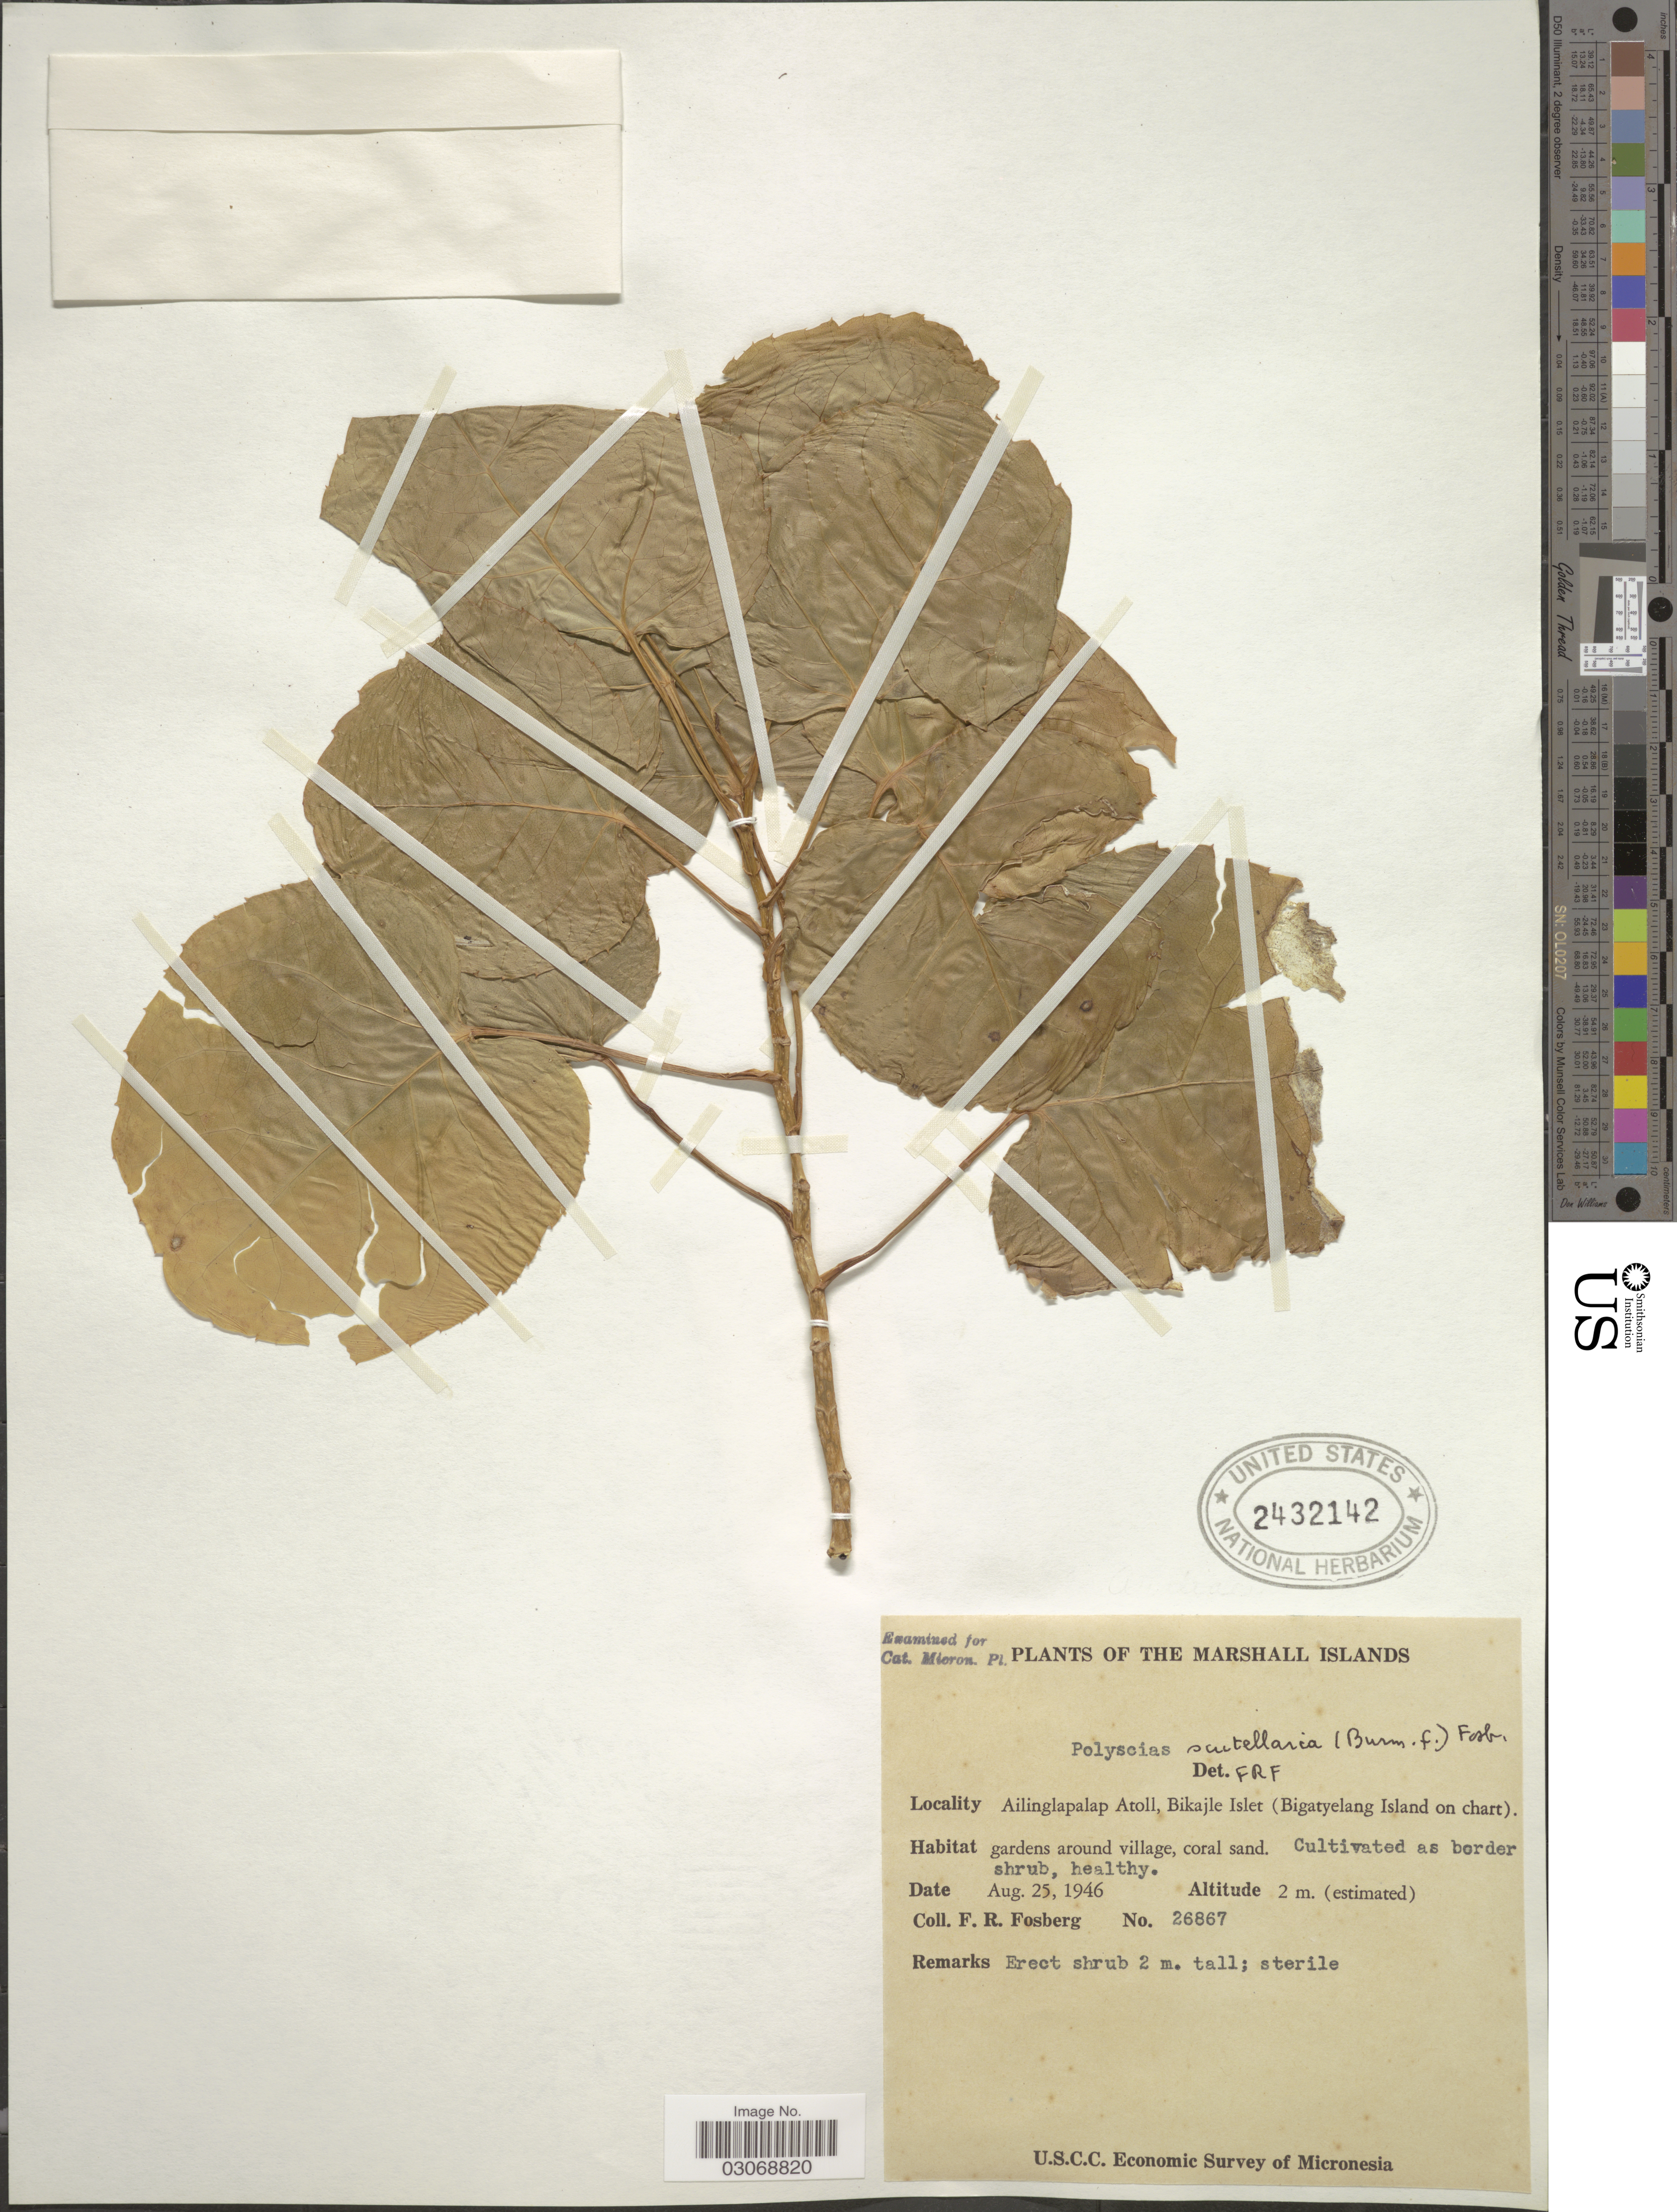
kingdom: Plantae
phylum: Tracheophyta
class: Magnoliopsida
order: Apiales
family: Araliaceae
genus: Polyscias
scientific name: Polyscias scutellaria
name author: (Burm. f.) Fosberg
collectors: F. R. Fosberg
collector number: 26867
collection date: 1946-08-25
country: Marshall Islands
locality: The Marshall Islands. Ailinglapalap Atoll, Bikajle Islet (Bigatyelang Island on chart). Gardens around village, coral sand.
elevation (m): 2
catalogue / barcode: US 2432142